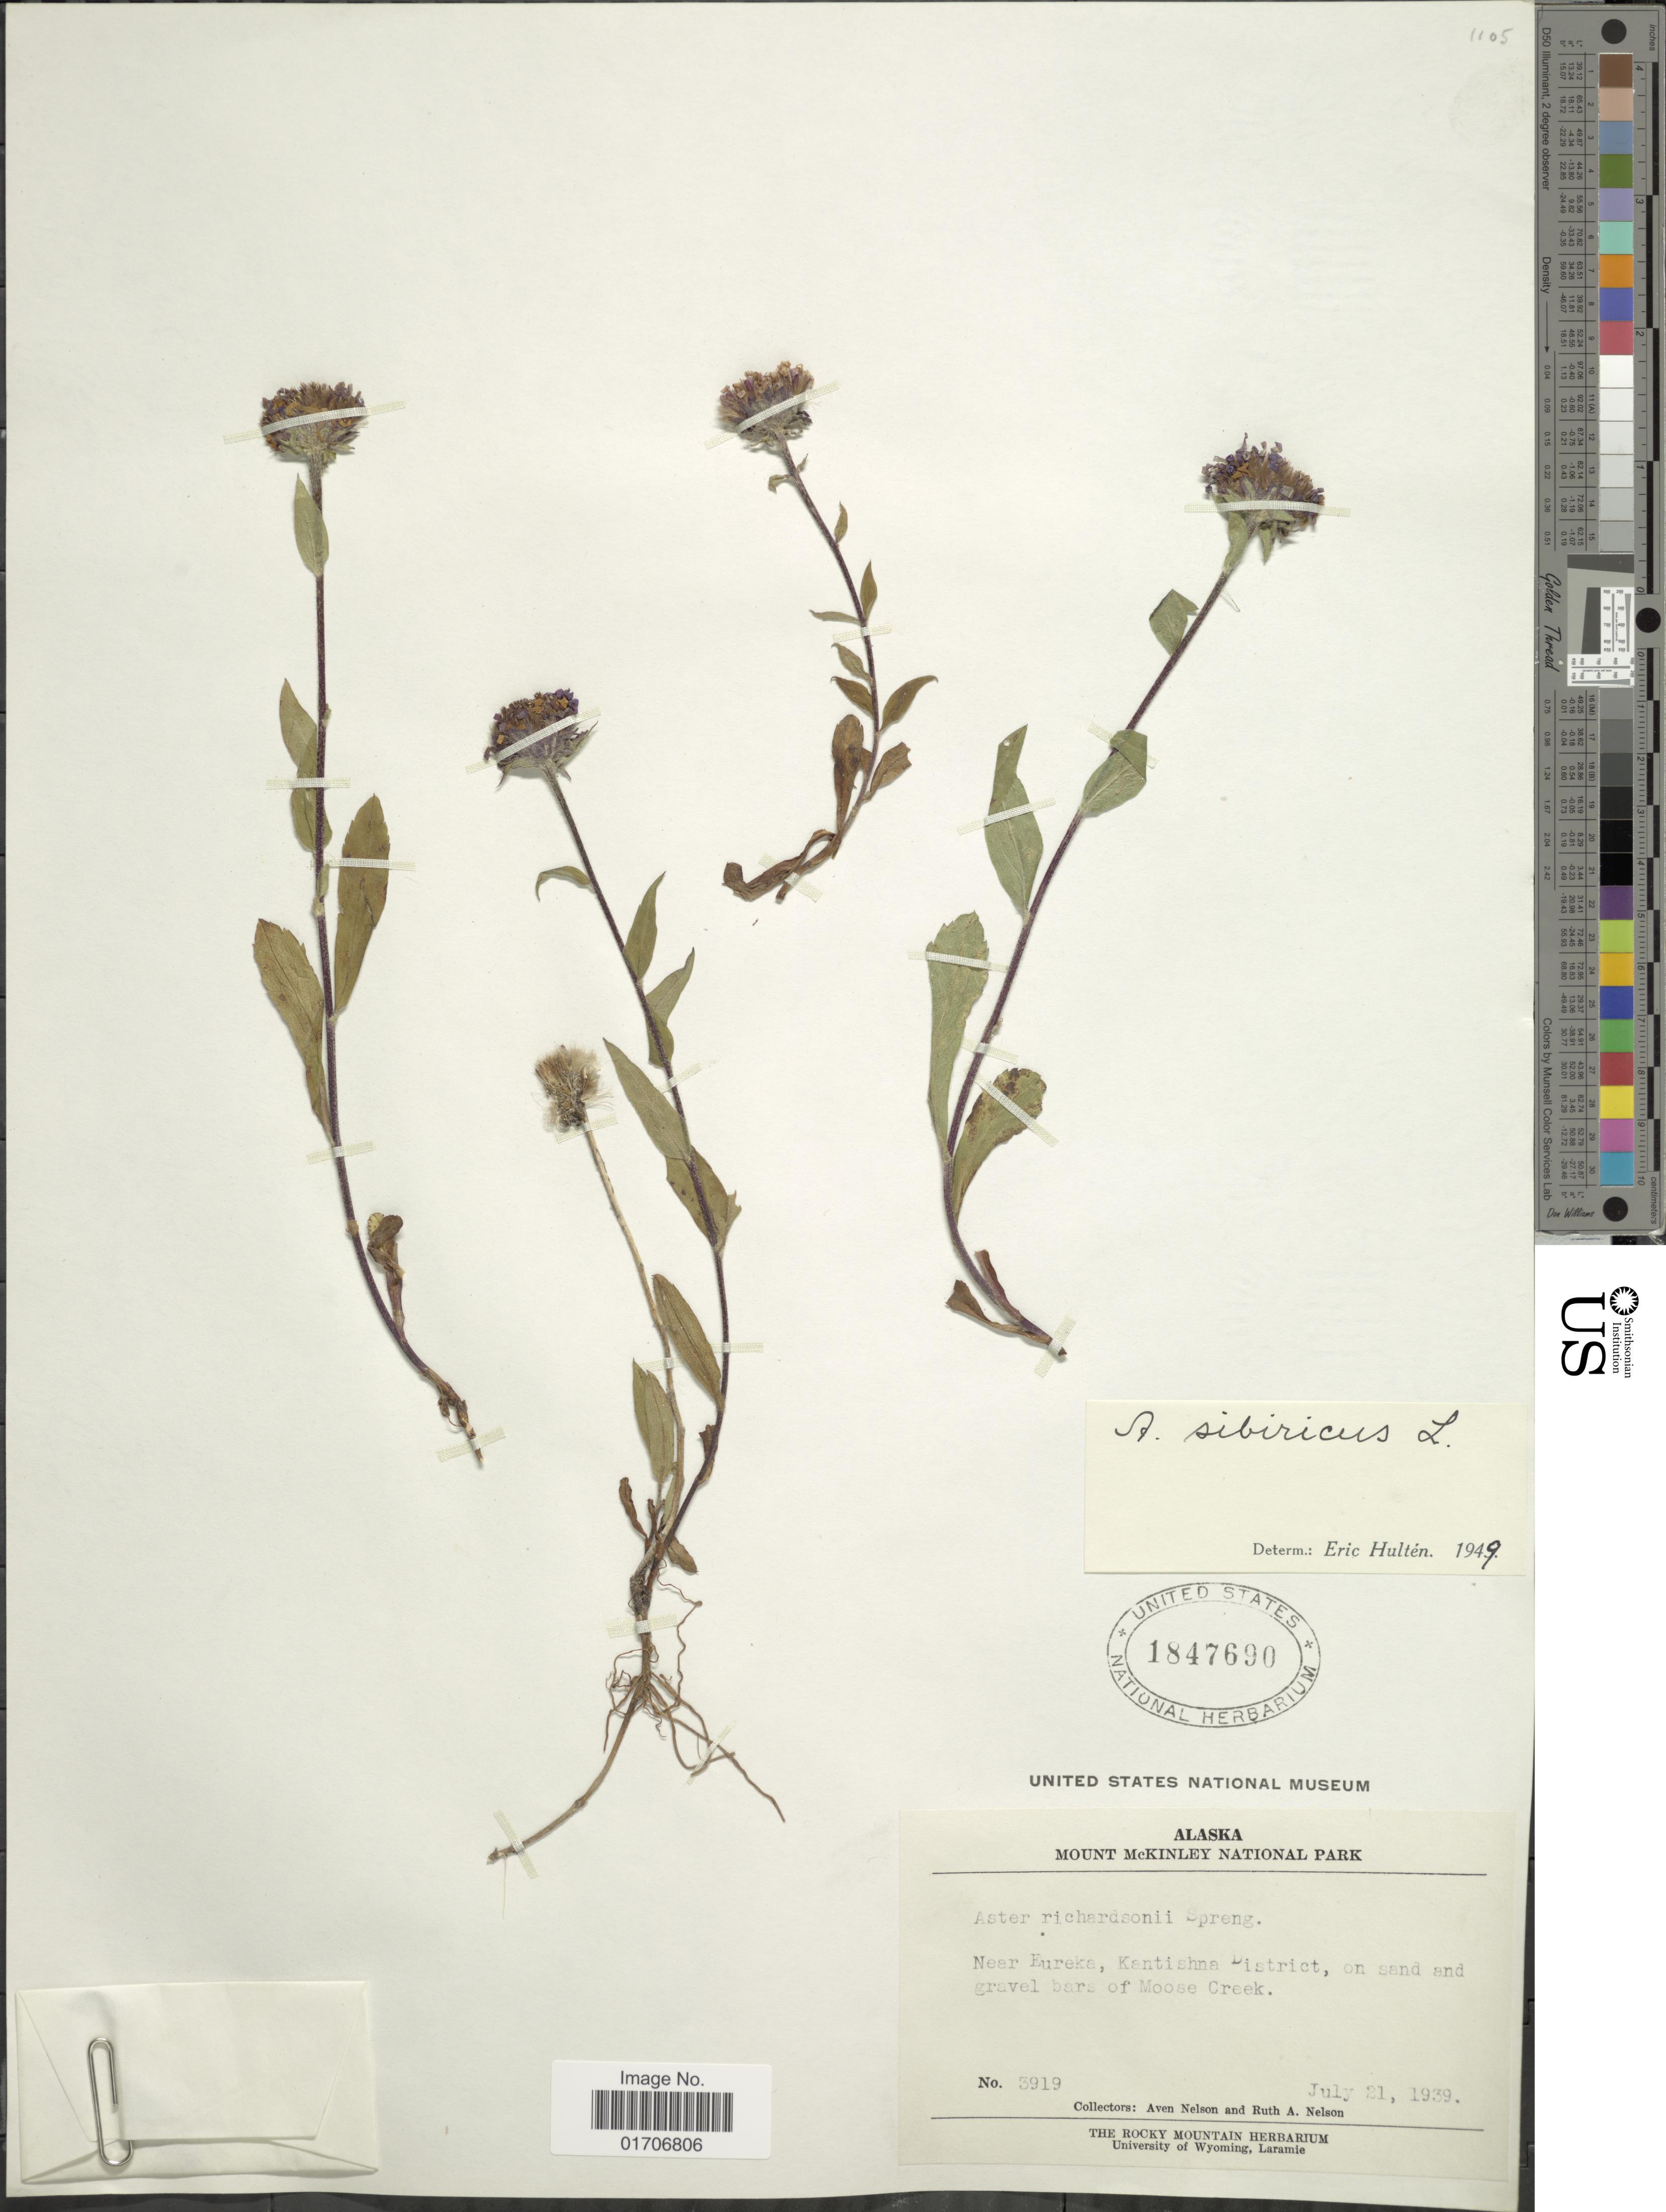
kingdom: Plantae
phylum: Tracheophyta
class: Magnoliopsida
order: Asterales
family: Asteraceae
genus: Eurybia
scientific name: Eurybia sibirica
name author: (L.) G.L. Nesom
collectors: A. Nelson & R. A. Nelson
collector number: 3919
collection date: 1939-07-21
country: United States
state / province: Alaska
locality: Mount McKinley National Park. Near Eureka, Kantishna District, on sand and gravel bars of Moose Creek.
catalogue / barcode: US 1847690